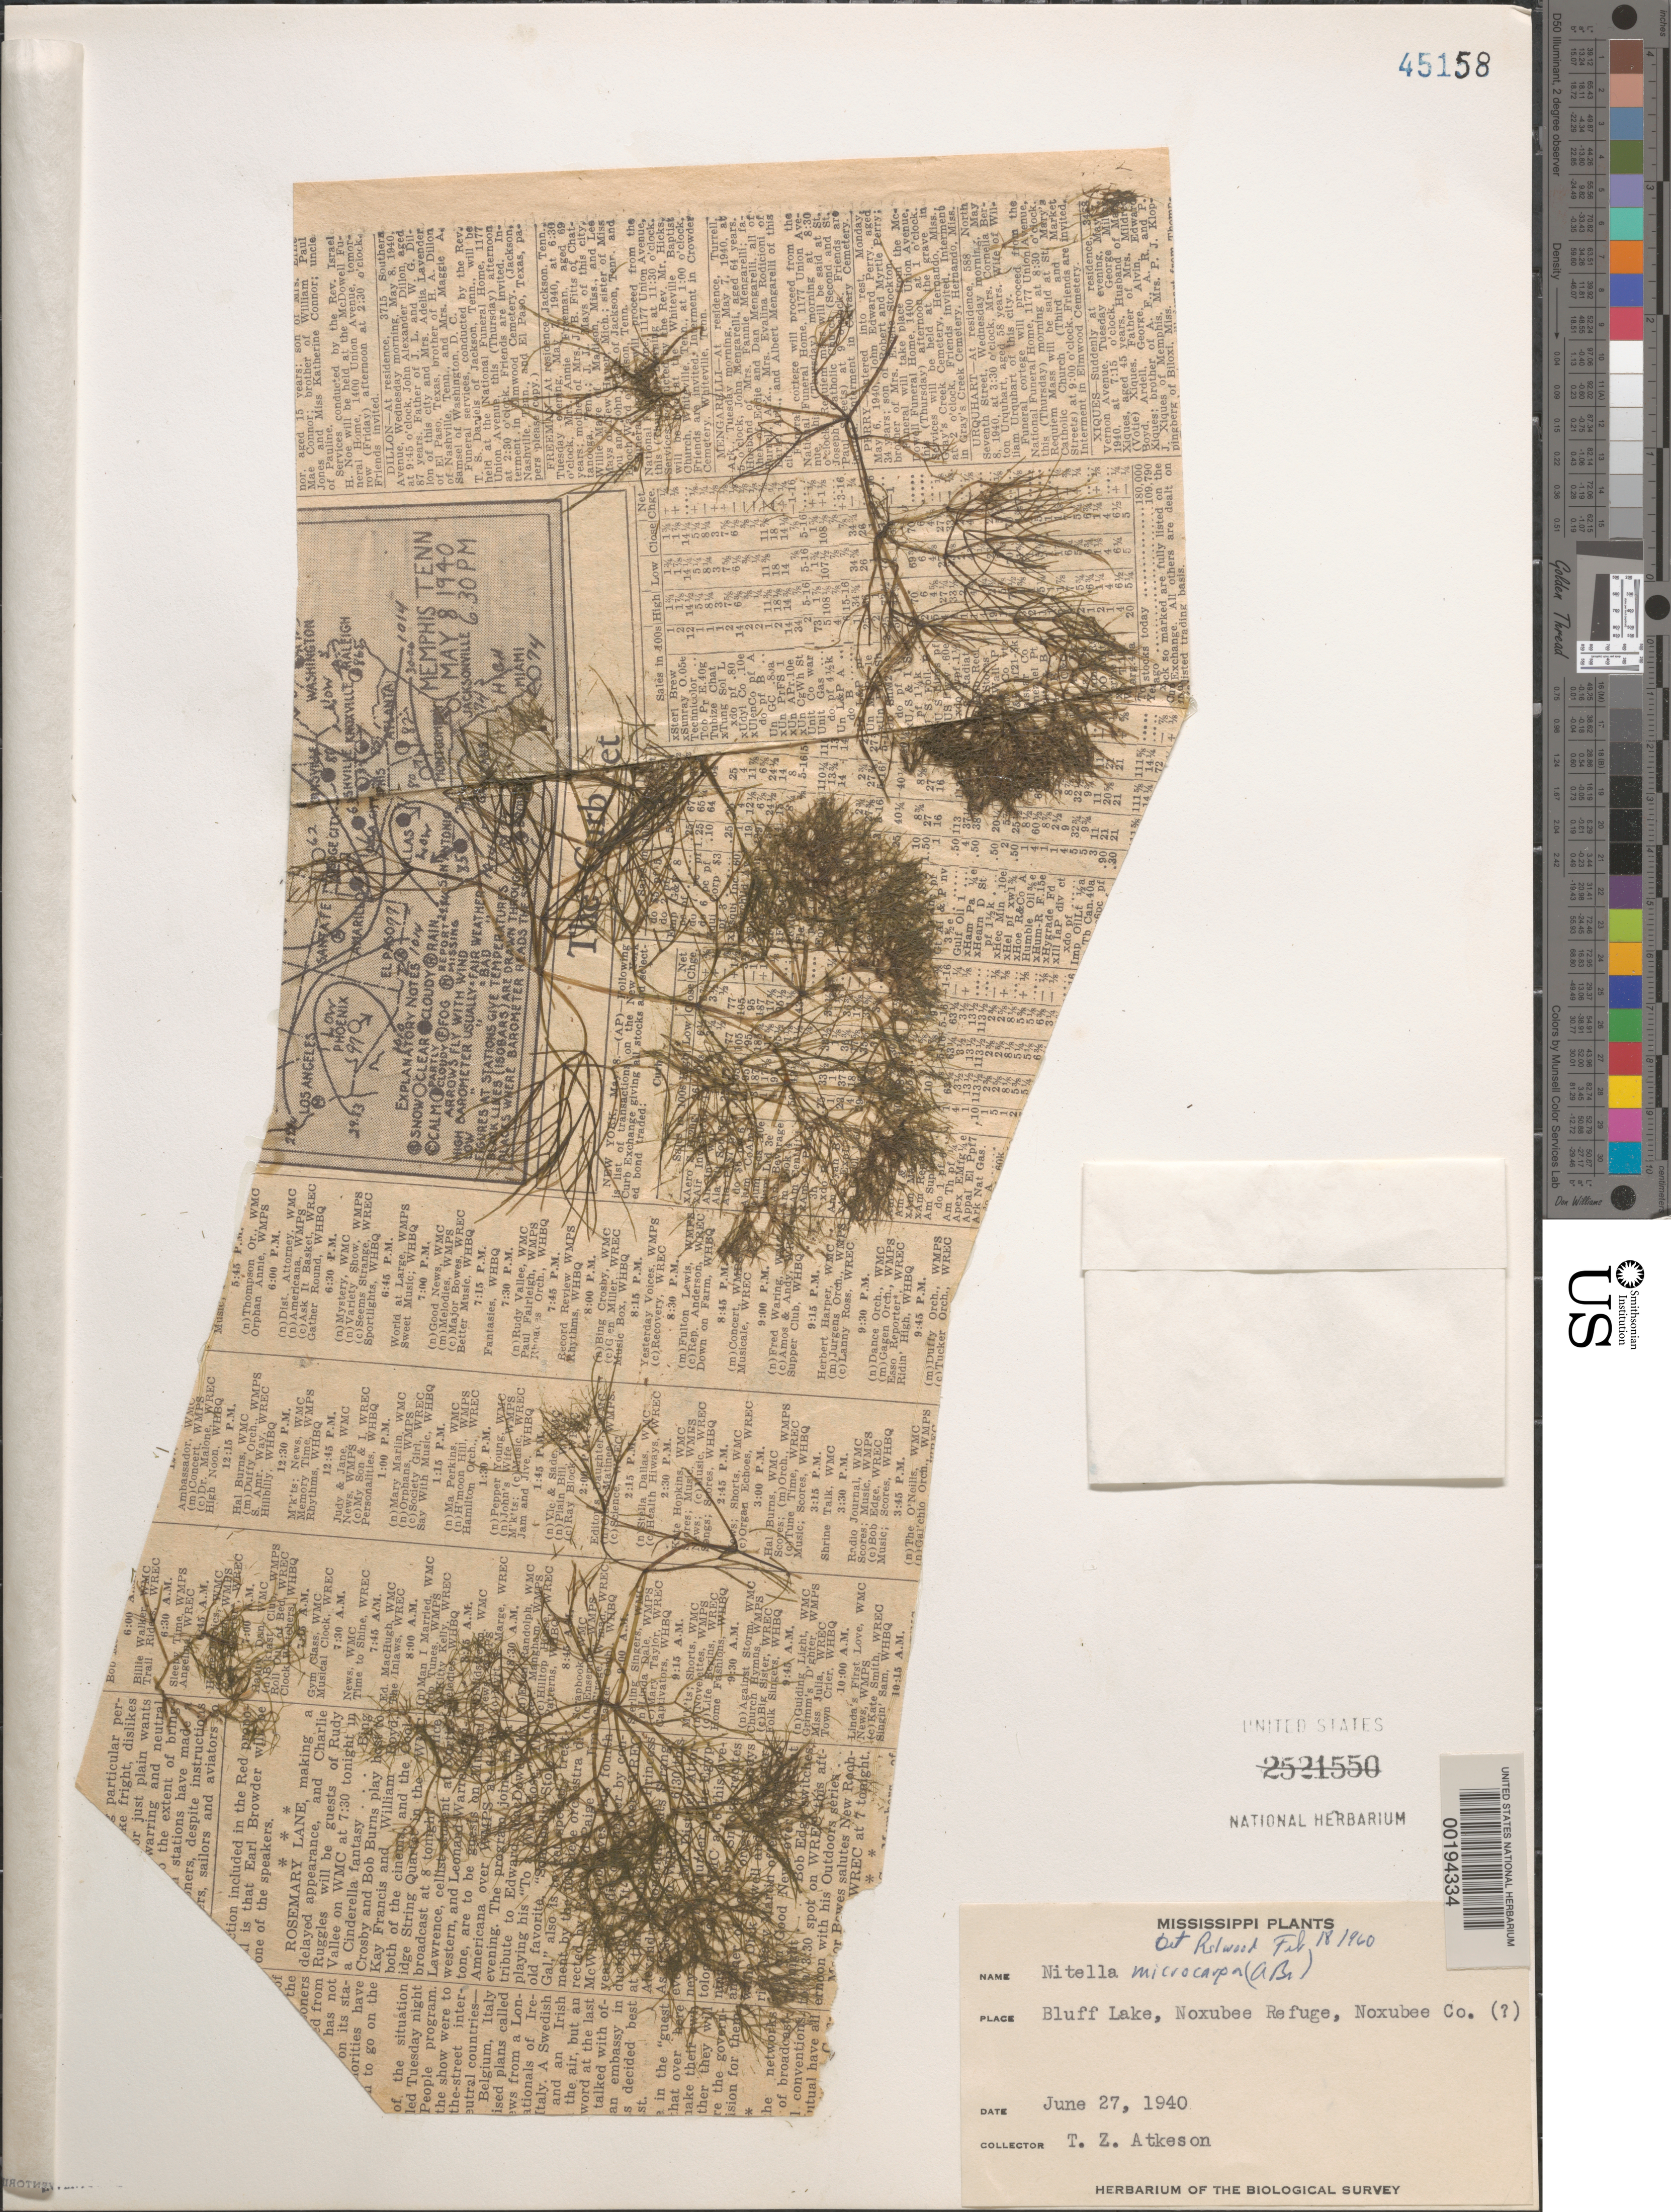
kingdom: Plantae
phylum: Charophyta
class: Charophyceae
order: Charales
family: Characeae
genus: Nitella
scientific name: Nitella microcarpa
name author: A. Braun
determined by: Wood, R. D.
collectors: T. Atkeson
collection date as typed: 27 Jun 1940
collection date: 1940-06-27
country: United States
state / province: Mississippi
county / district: Noxubee County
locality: Bluff Lake, Noxubee Refuge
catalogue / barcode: US 45158